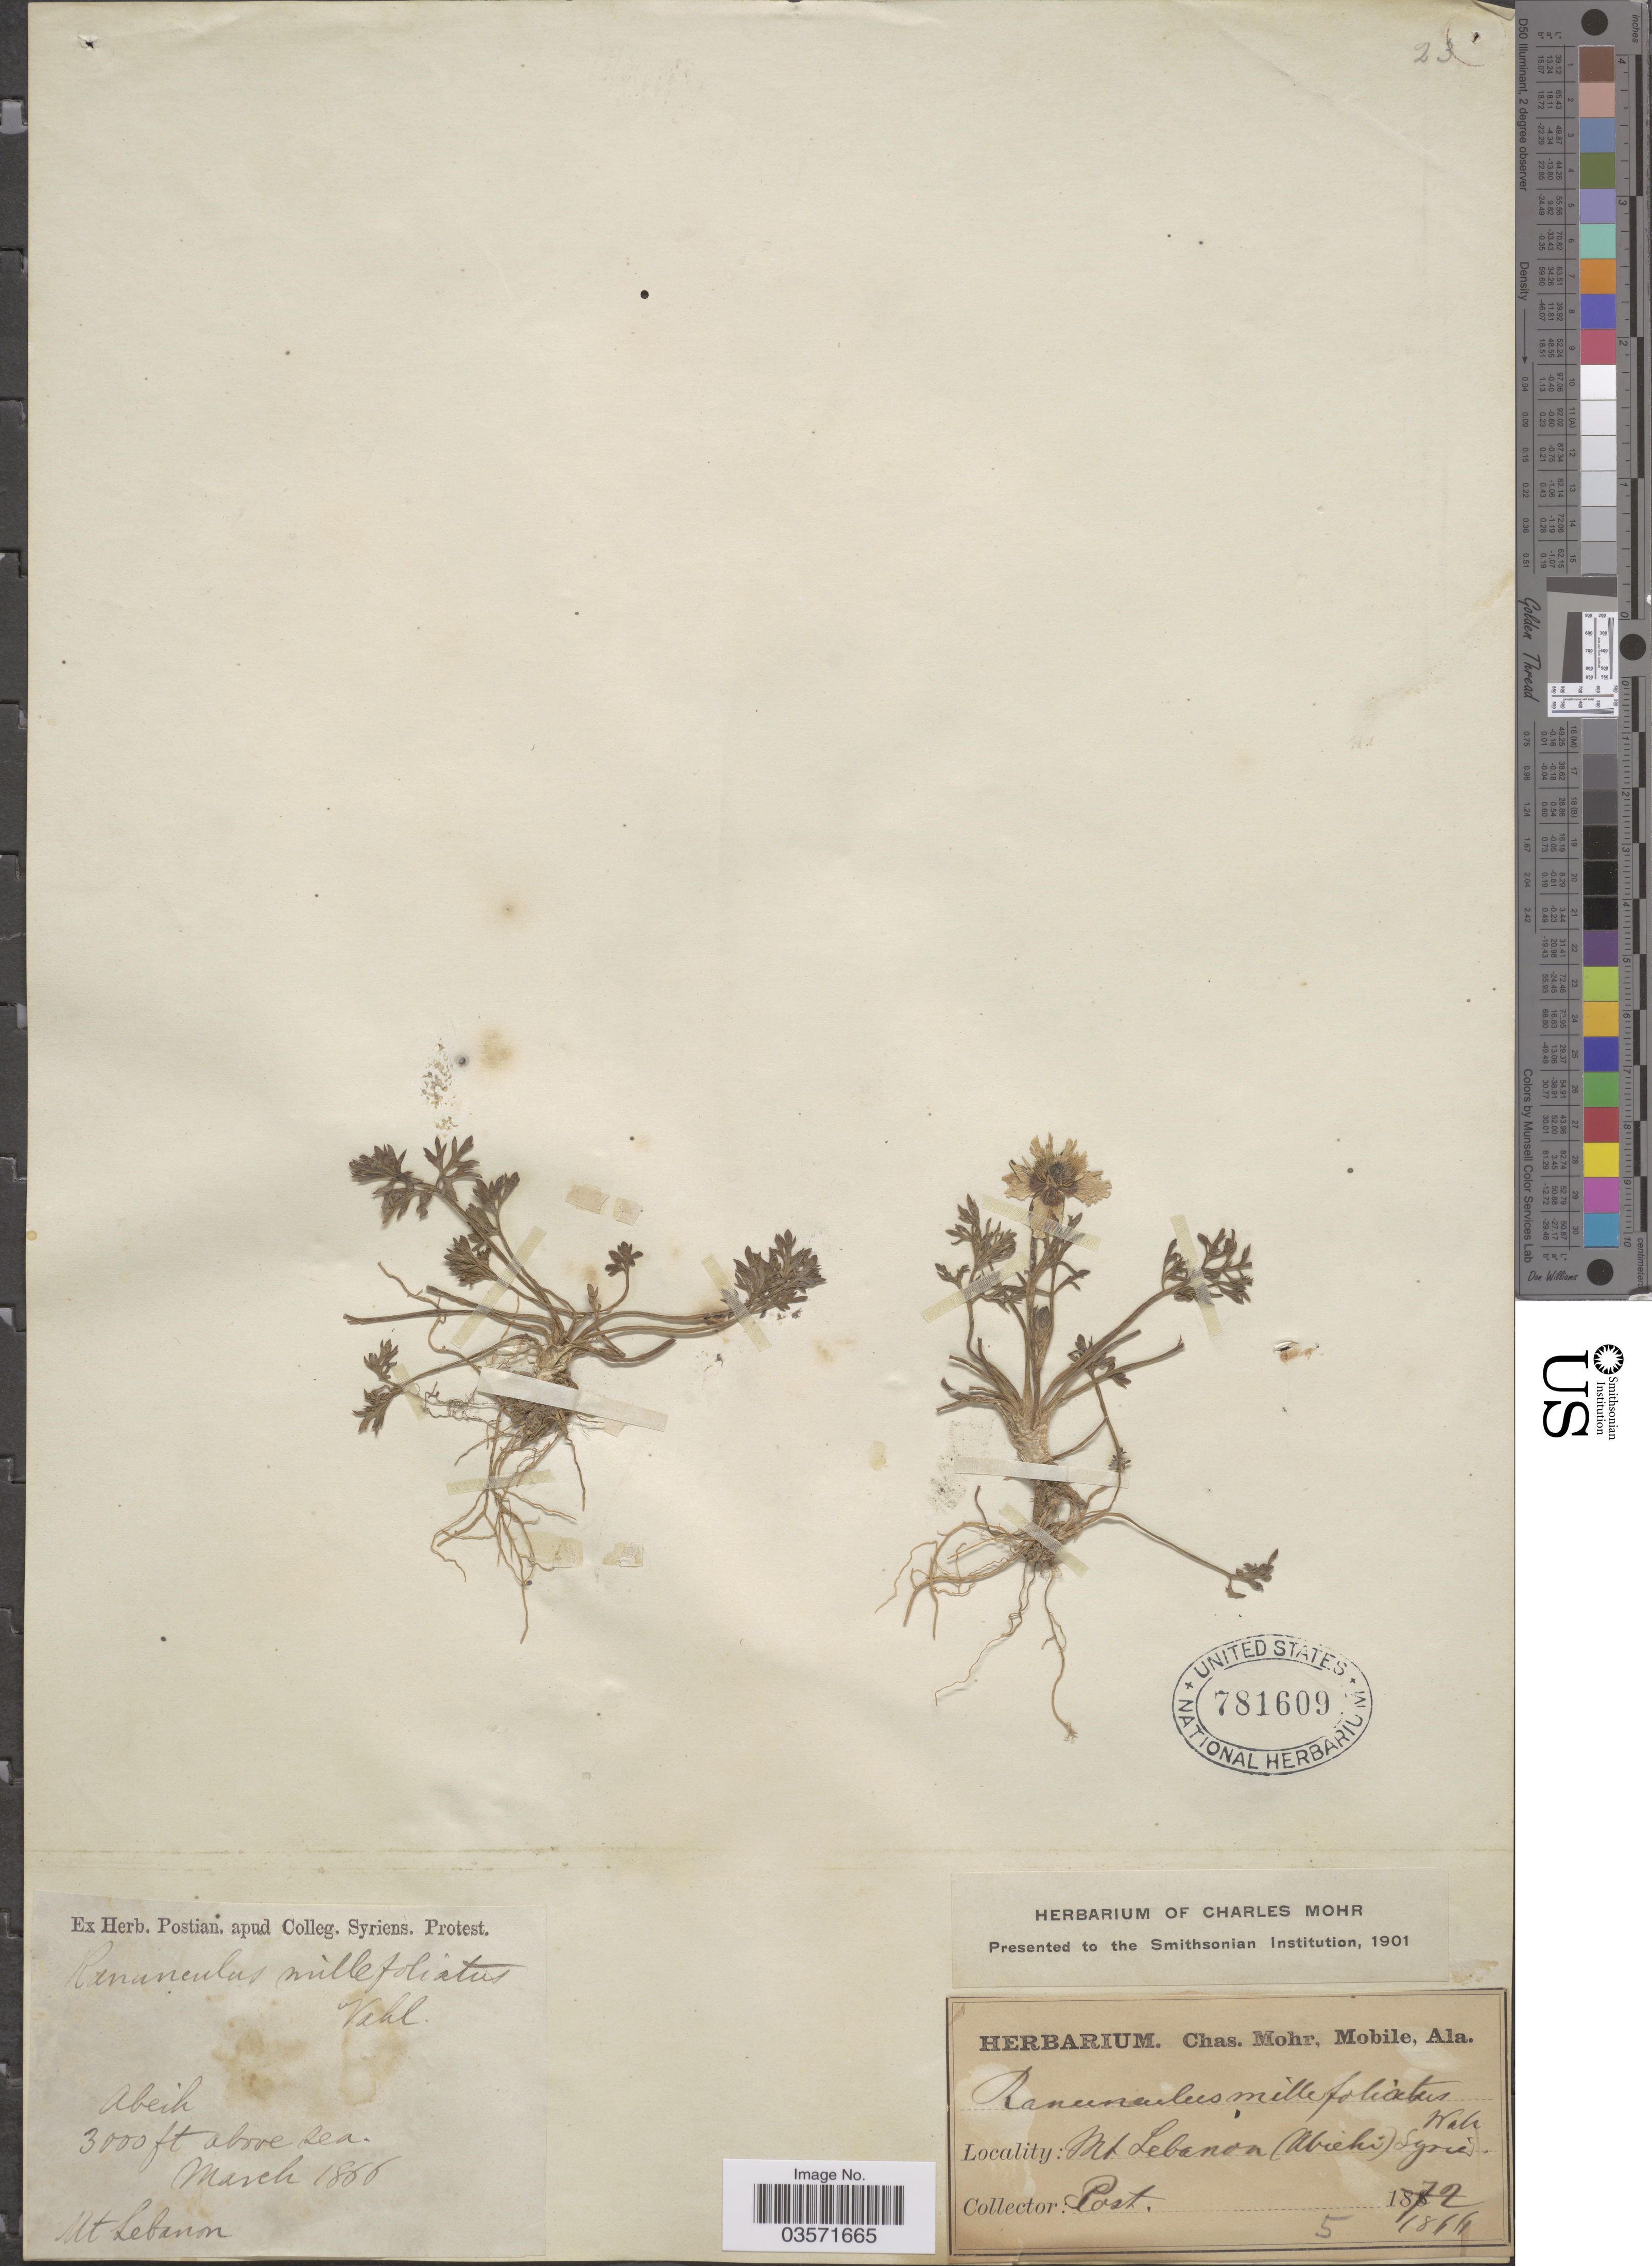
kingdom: Plantae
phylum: Tracheophyta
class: Magnoliopsida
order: Ranunculales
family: Ranunculaceae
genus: Ranunculus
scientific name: Ranunculus millefoliatus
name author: Vahl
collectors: -- Post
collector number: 5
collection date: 1866-03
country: Syria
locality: Abeik. Mt Lebanon (Abieki).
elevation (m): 914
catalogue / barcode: US 781609